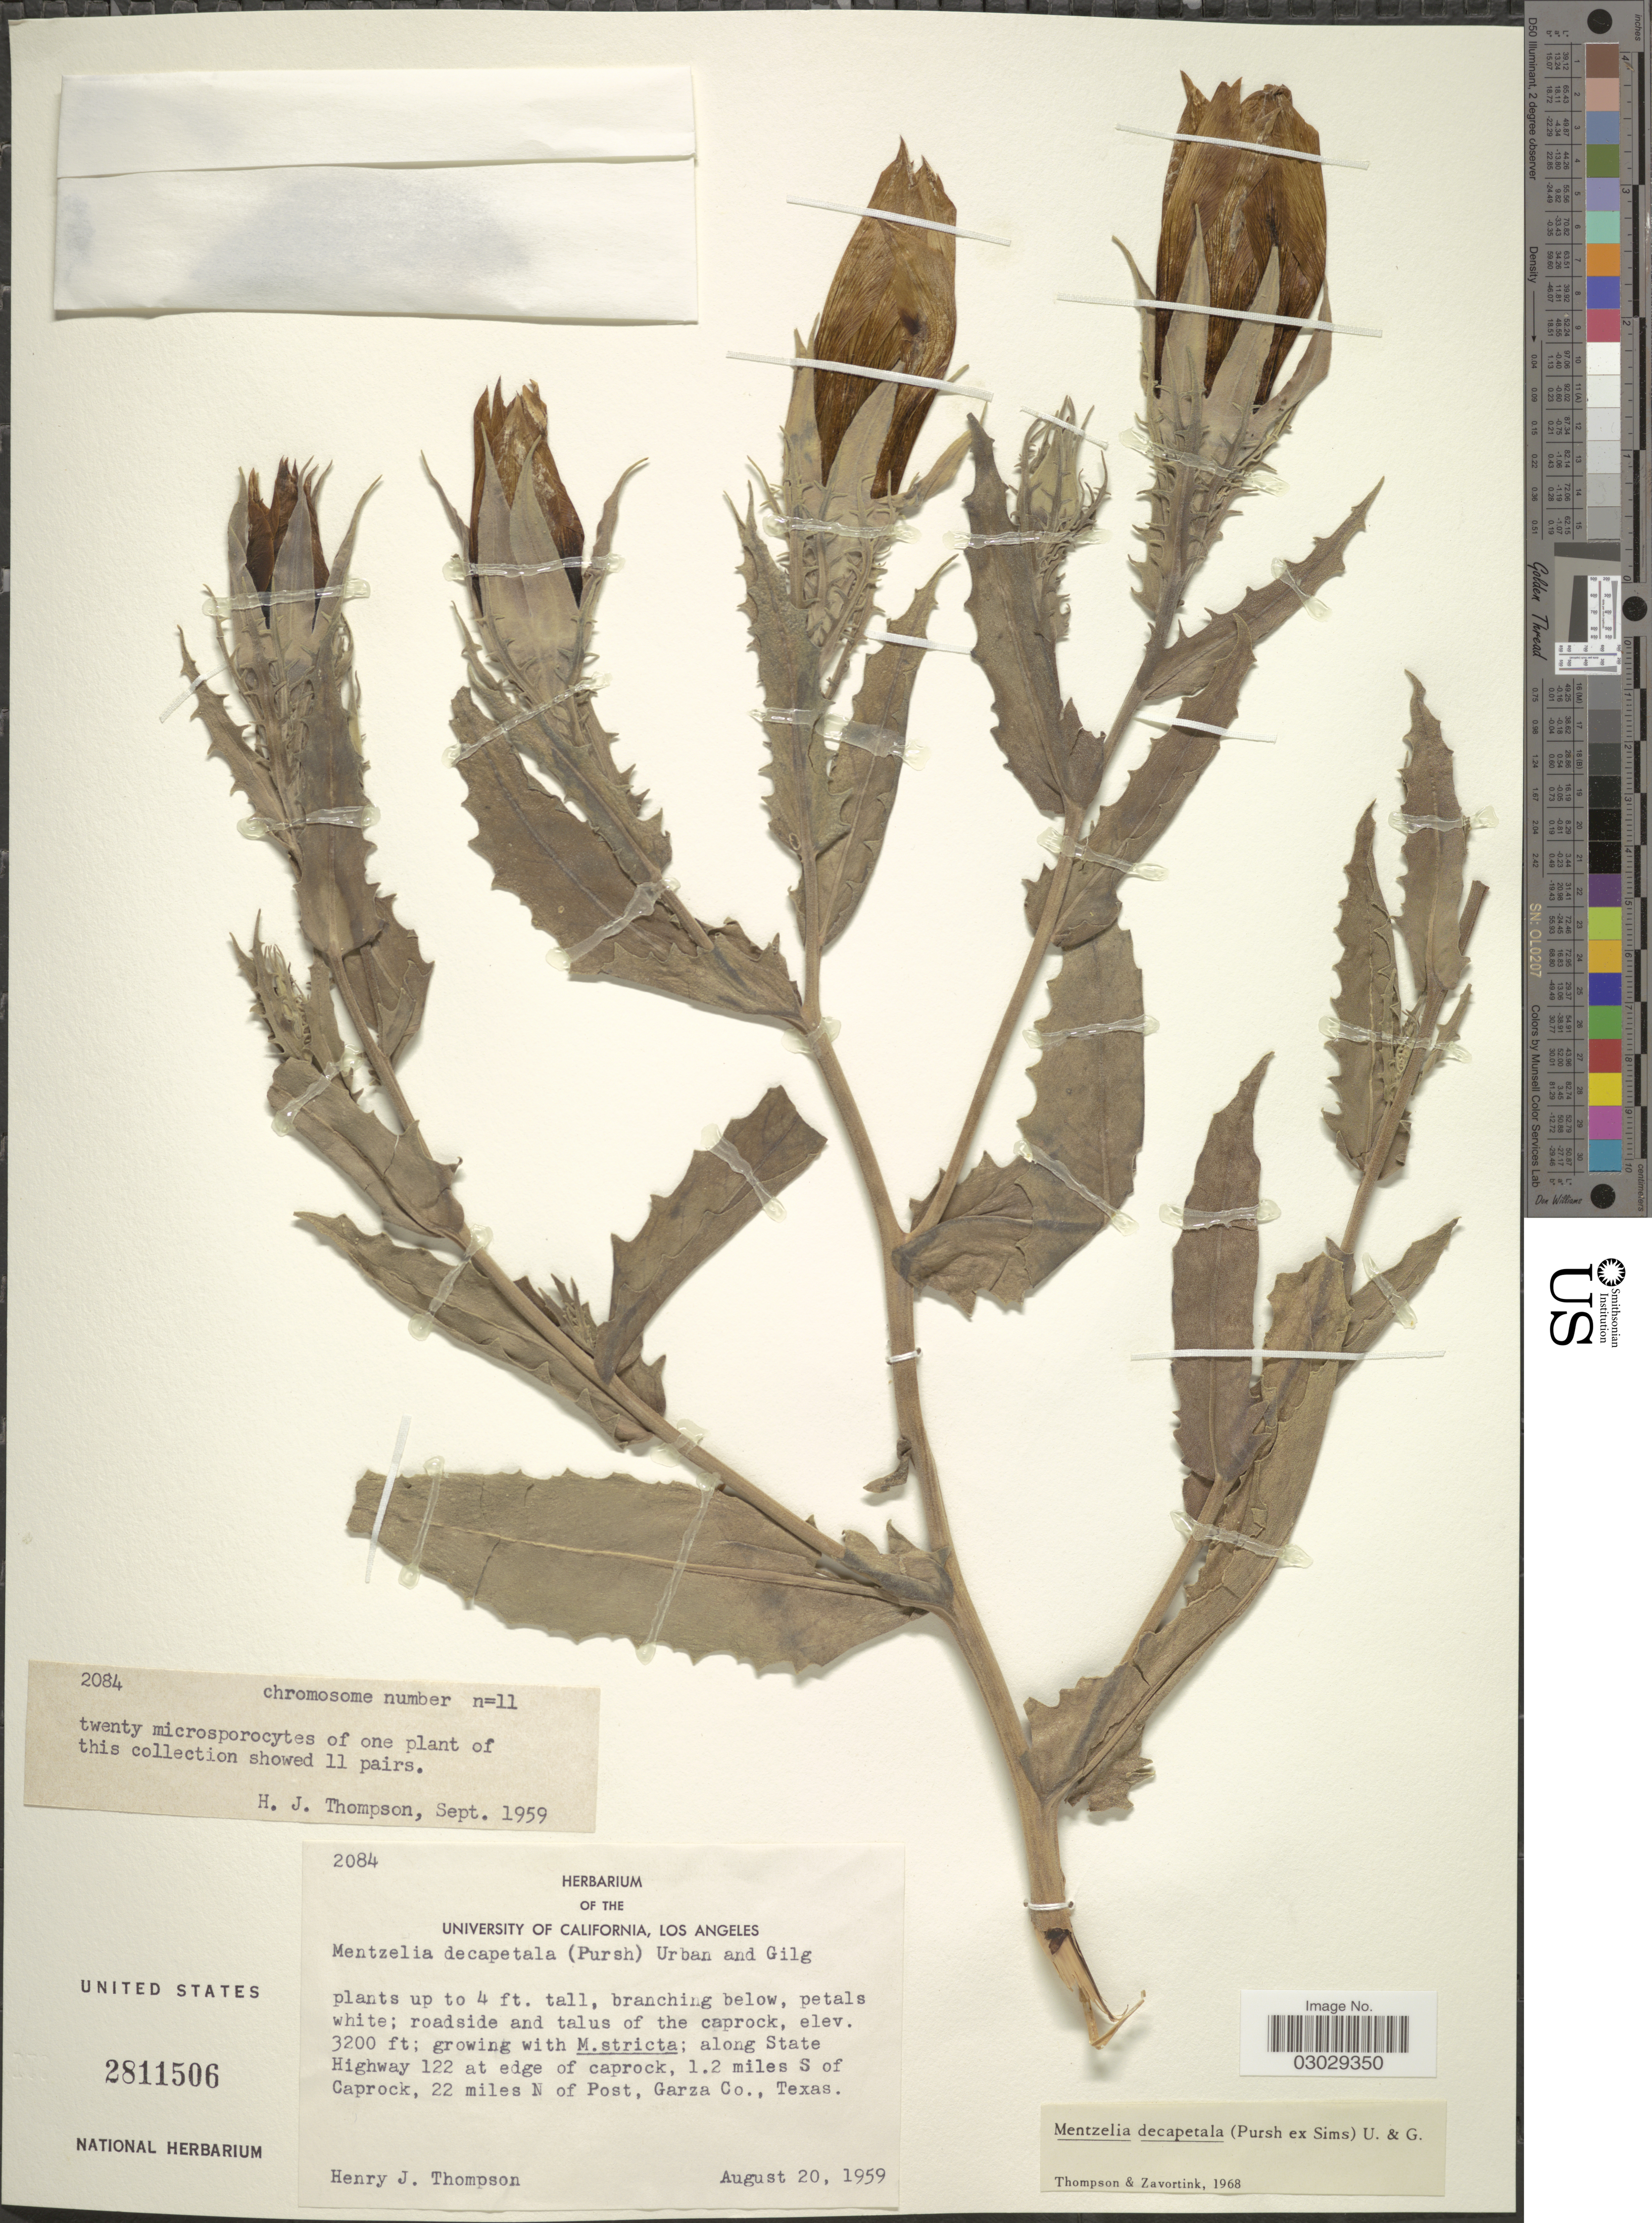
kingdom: Plantae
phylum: Tracheophyta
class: Magnoliopsida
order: Cornales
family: Loasaceae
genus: Mentzelia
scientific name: Mentzelia decapetala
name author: (Sims) Urb.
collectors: H. J. Thompson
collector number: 2084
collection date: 1959-08-20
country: United States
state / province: Texas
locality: Along State Highway 122 at edge of caprock, 1.2 miles S of Caprock, 22 miles N of Post, Garza Co.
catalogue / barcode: US 2811506